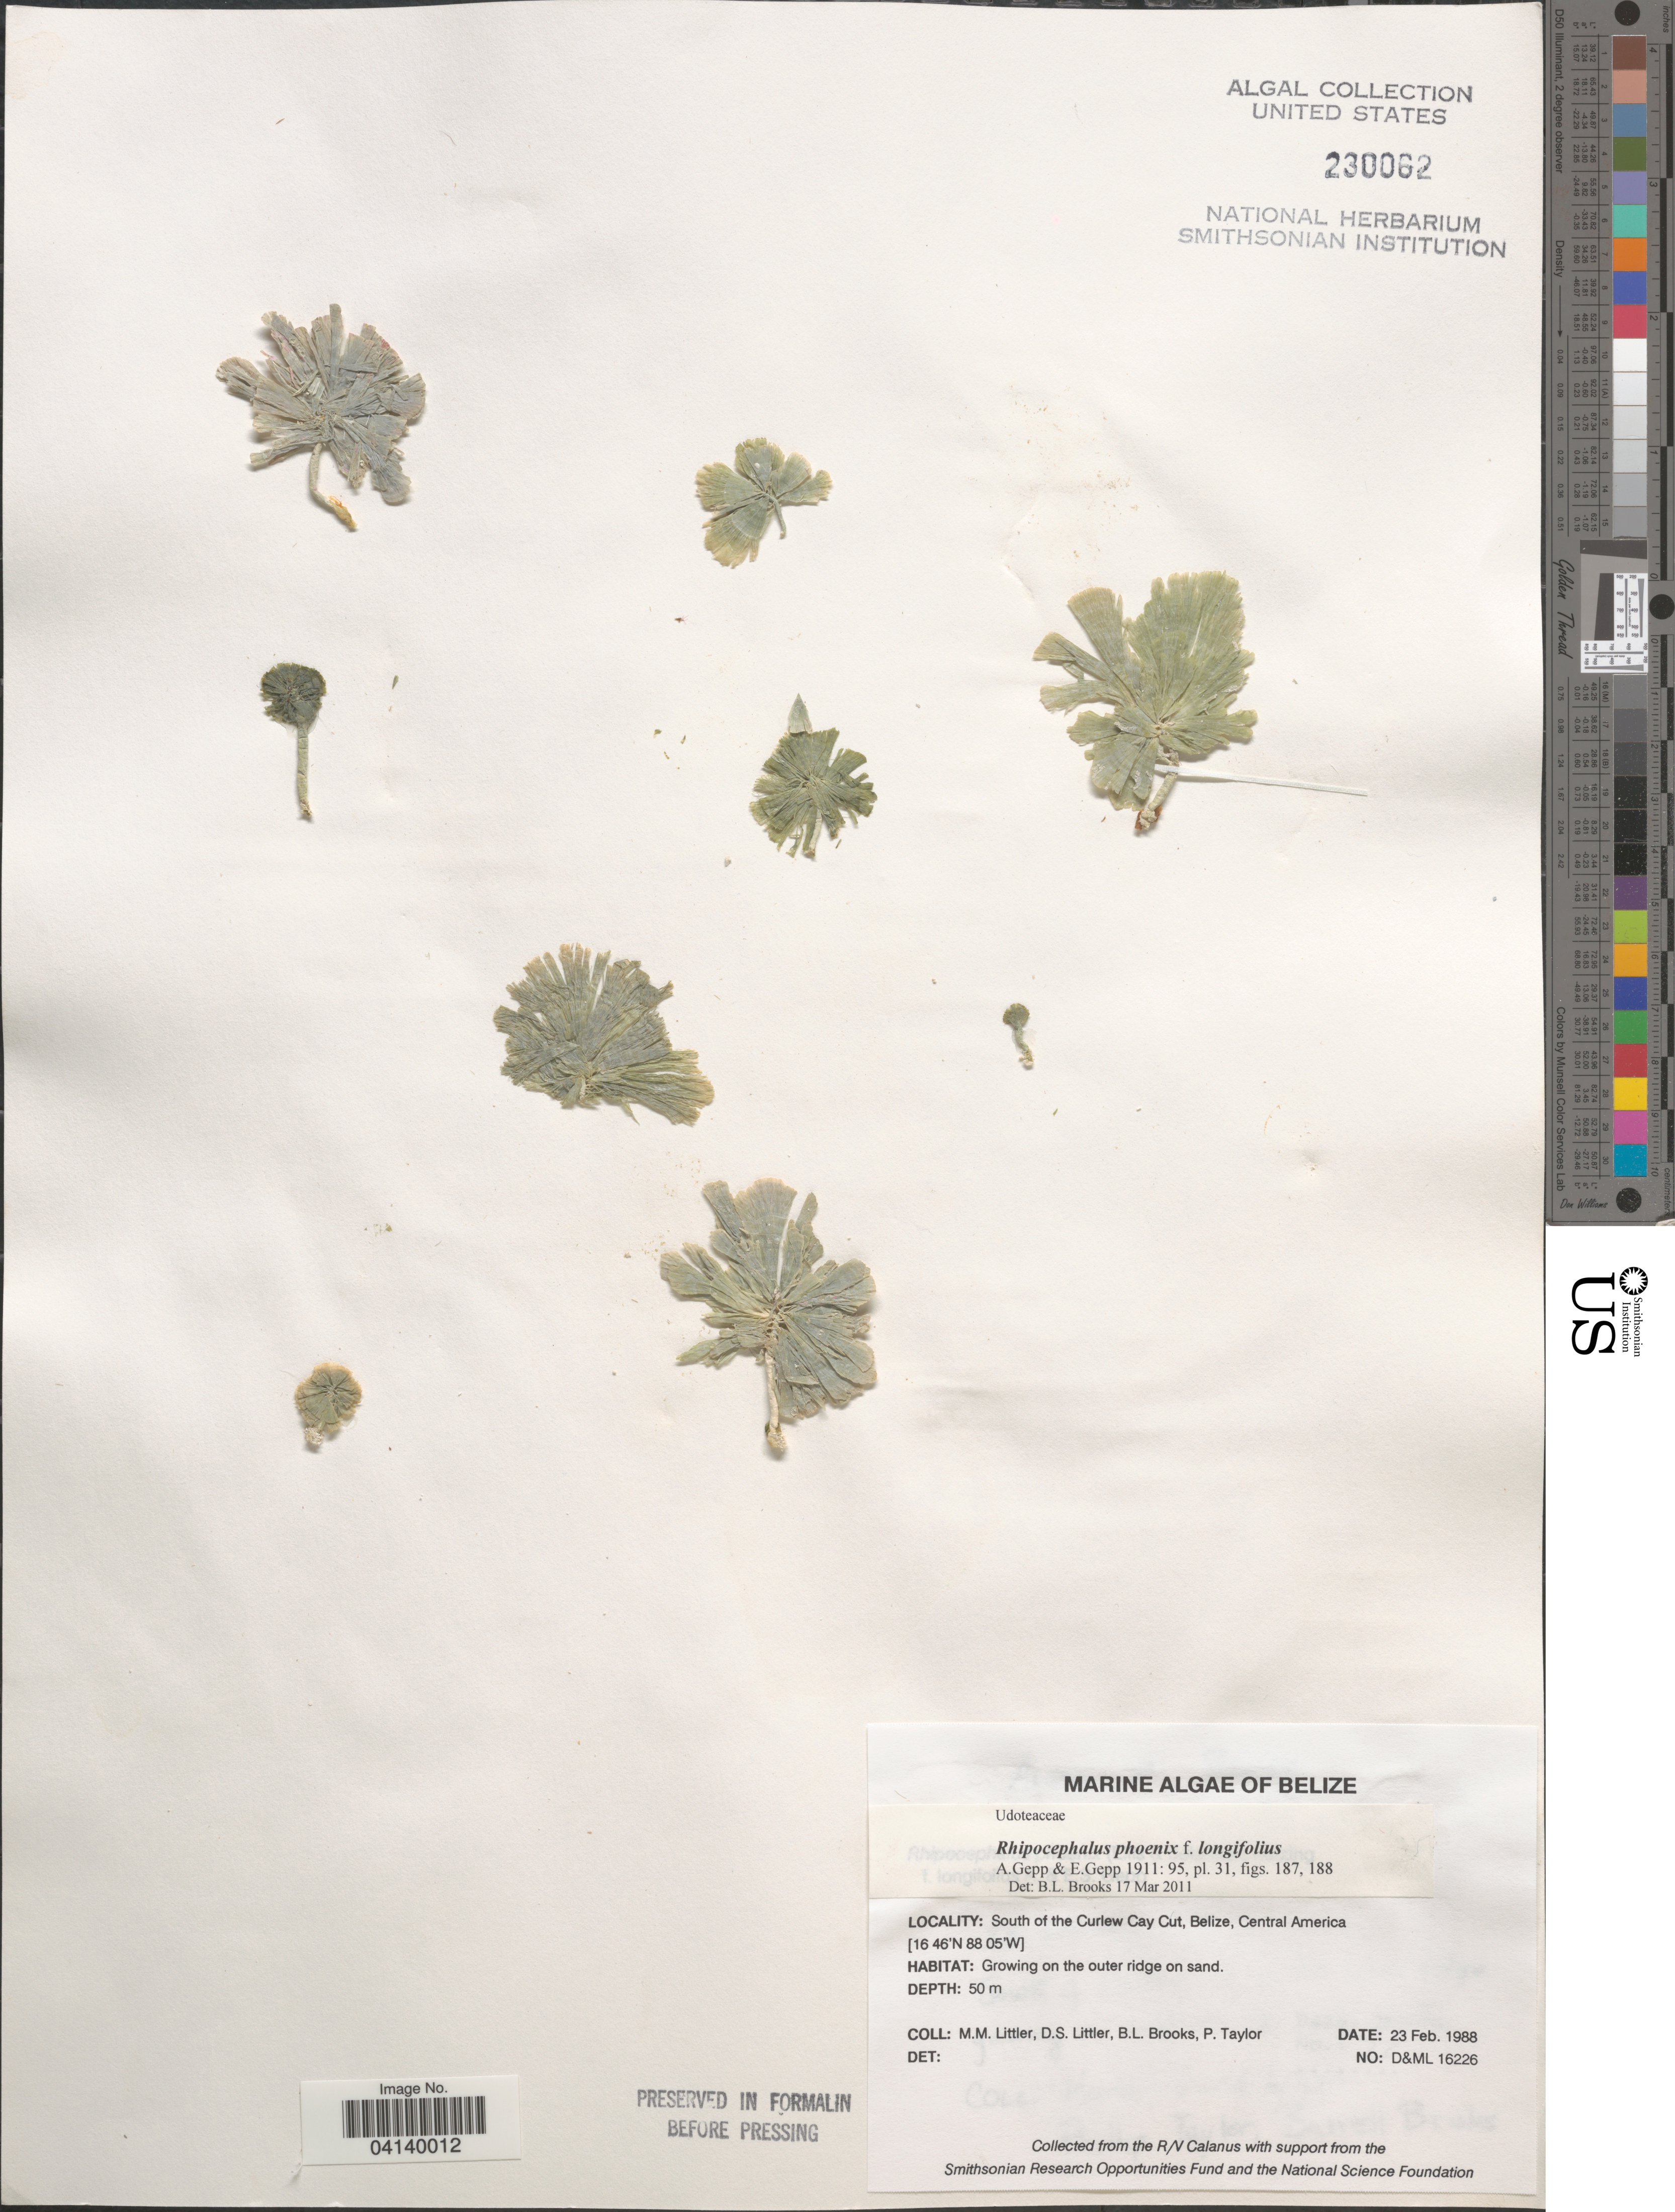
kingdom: Plantae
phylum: Chlorophyta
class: Ulvophyceae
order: Bryopsidales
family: Udoteaceae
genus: Rhipocephalus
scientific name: Rhipocephalus phoenix f. longifolius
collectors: D. S. Littler, B. Brooks & P. Taylor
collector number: D&ML16226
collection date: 1988-02-23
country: Belize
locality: South of the Curlew Cay Cut.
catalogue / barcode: US 230062